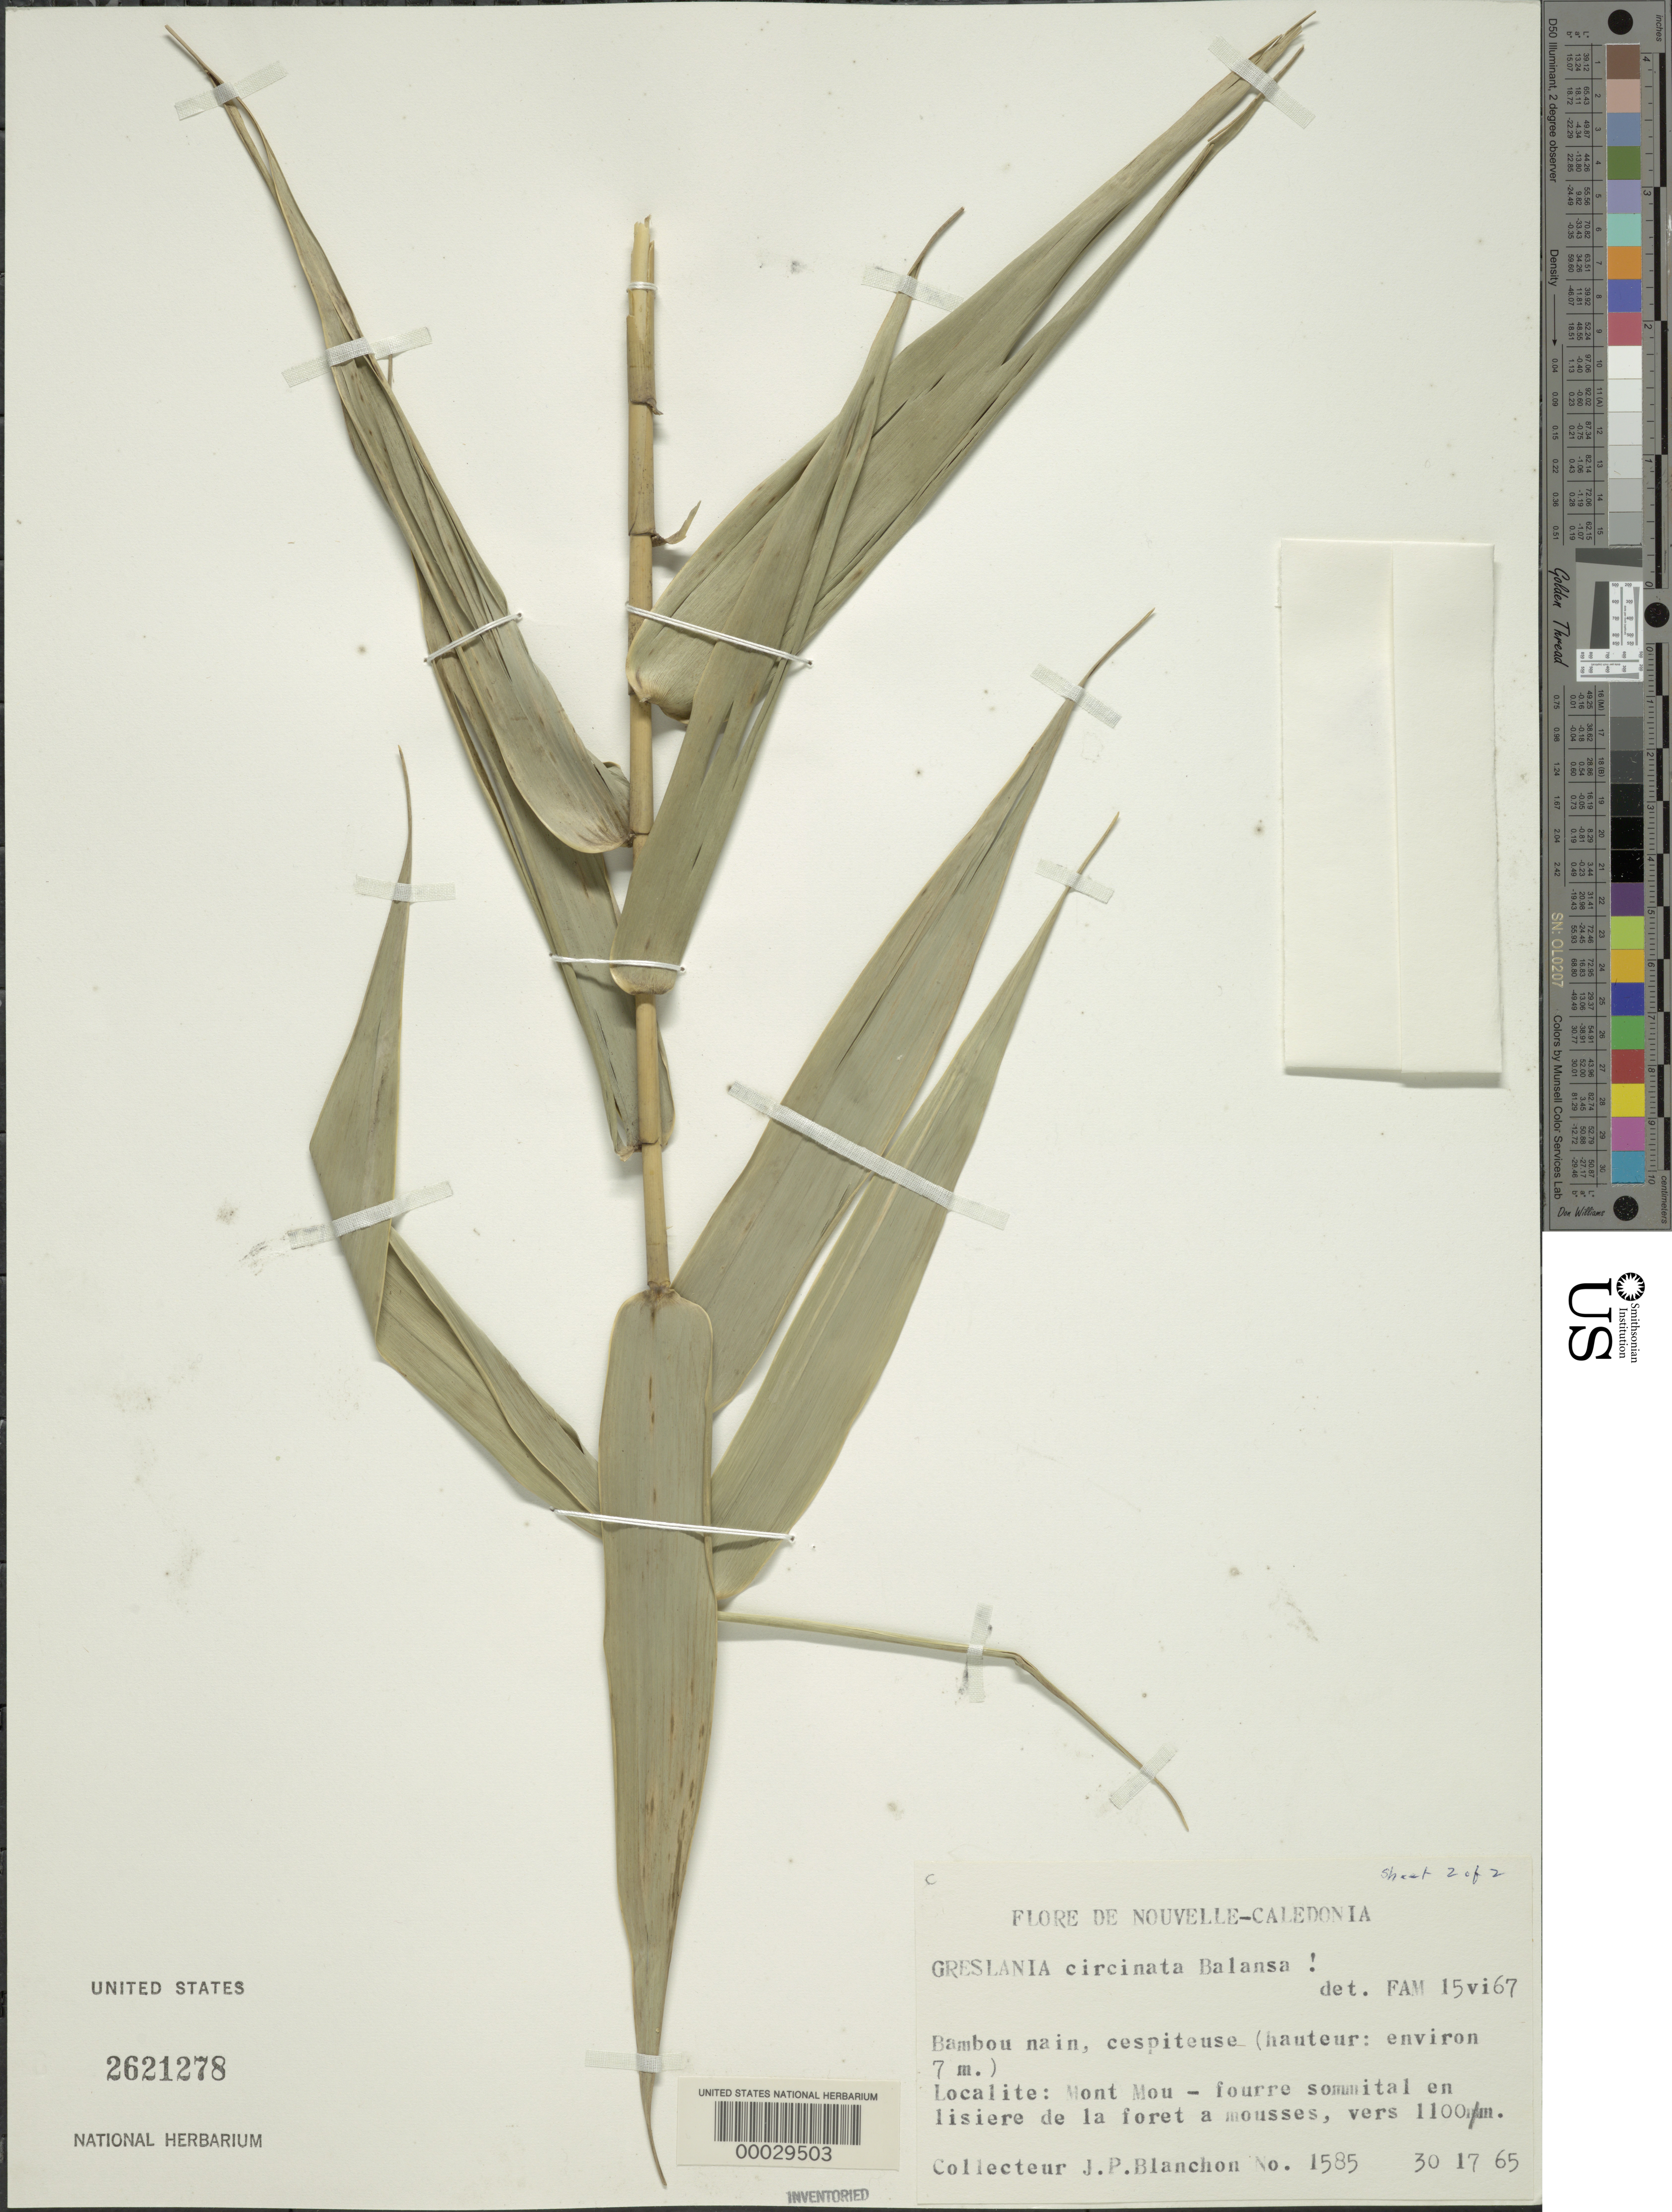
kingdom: Plantae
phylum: Tracheophyta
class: Liliopsida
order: Poales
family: Poaceae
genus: Greslania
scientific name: Greslania circinata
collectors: J. Blanchon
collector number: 1585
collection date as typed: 30 Jul 1965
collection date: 1965-07-30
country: New Caledonia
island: New Caledonia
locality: Mont Mou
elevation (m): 1100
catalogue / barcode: US 2621278